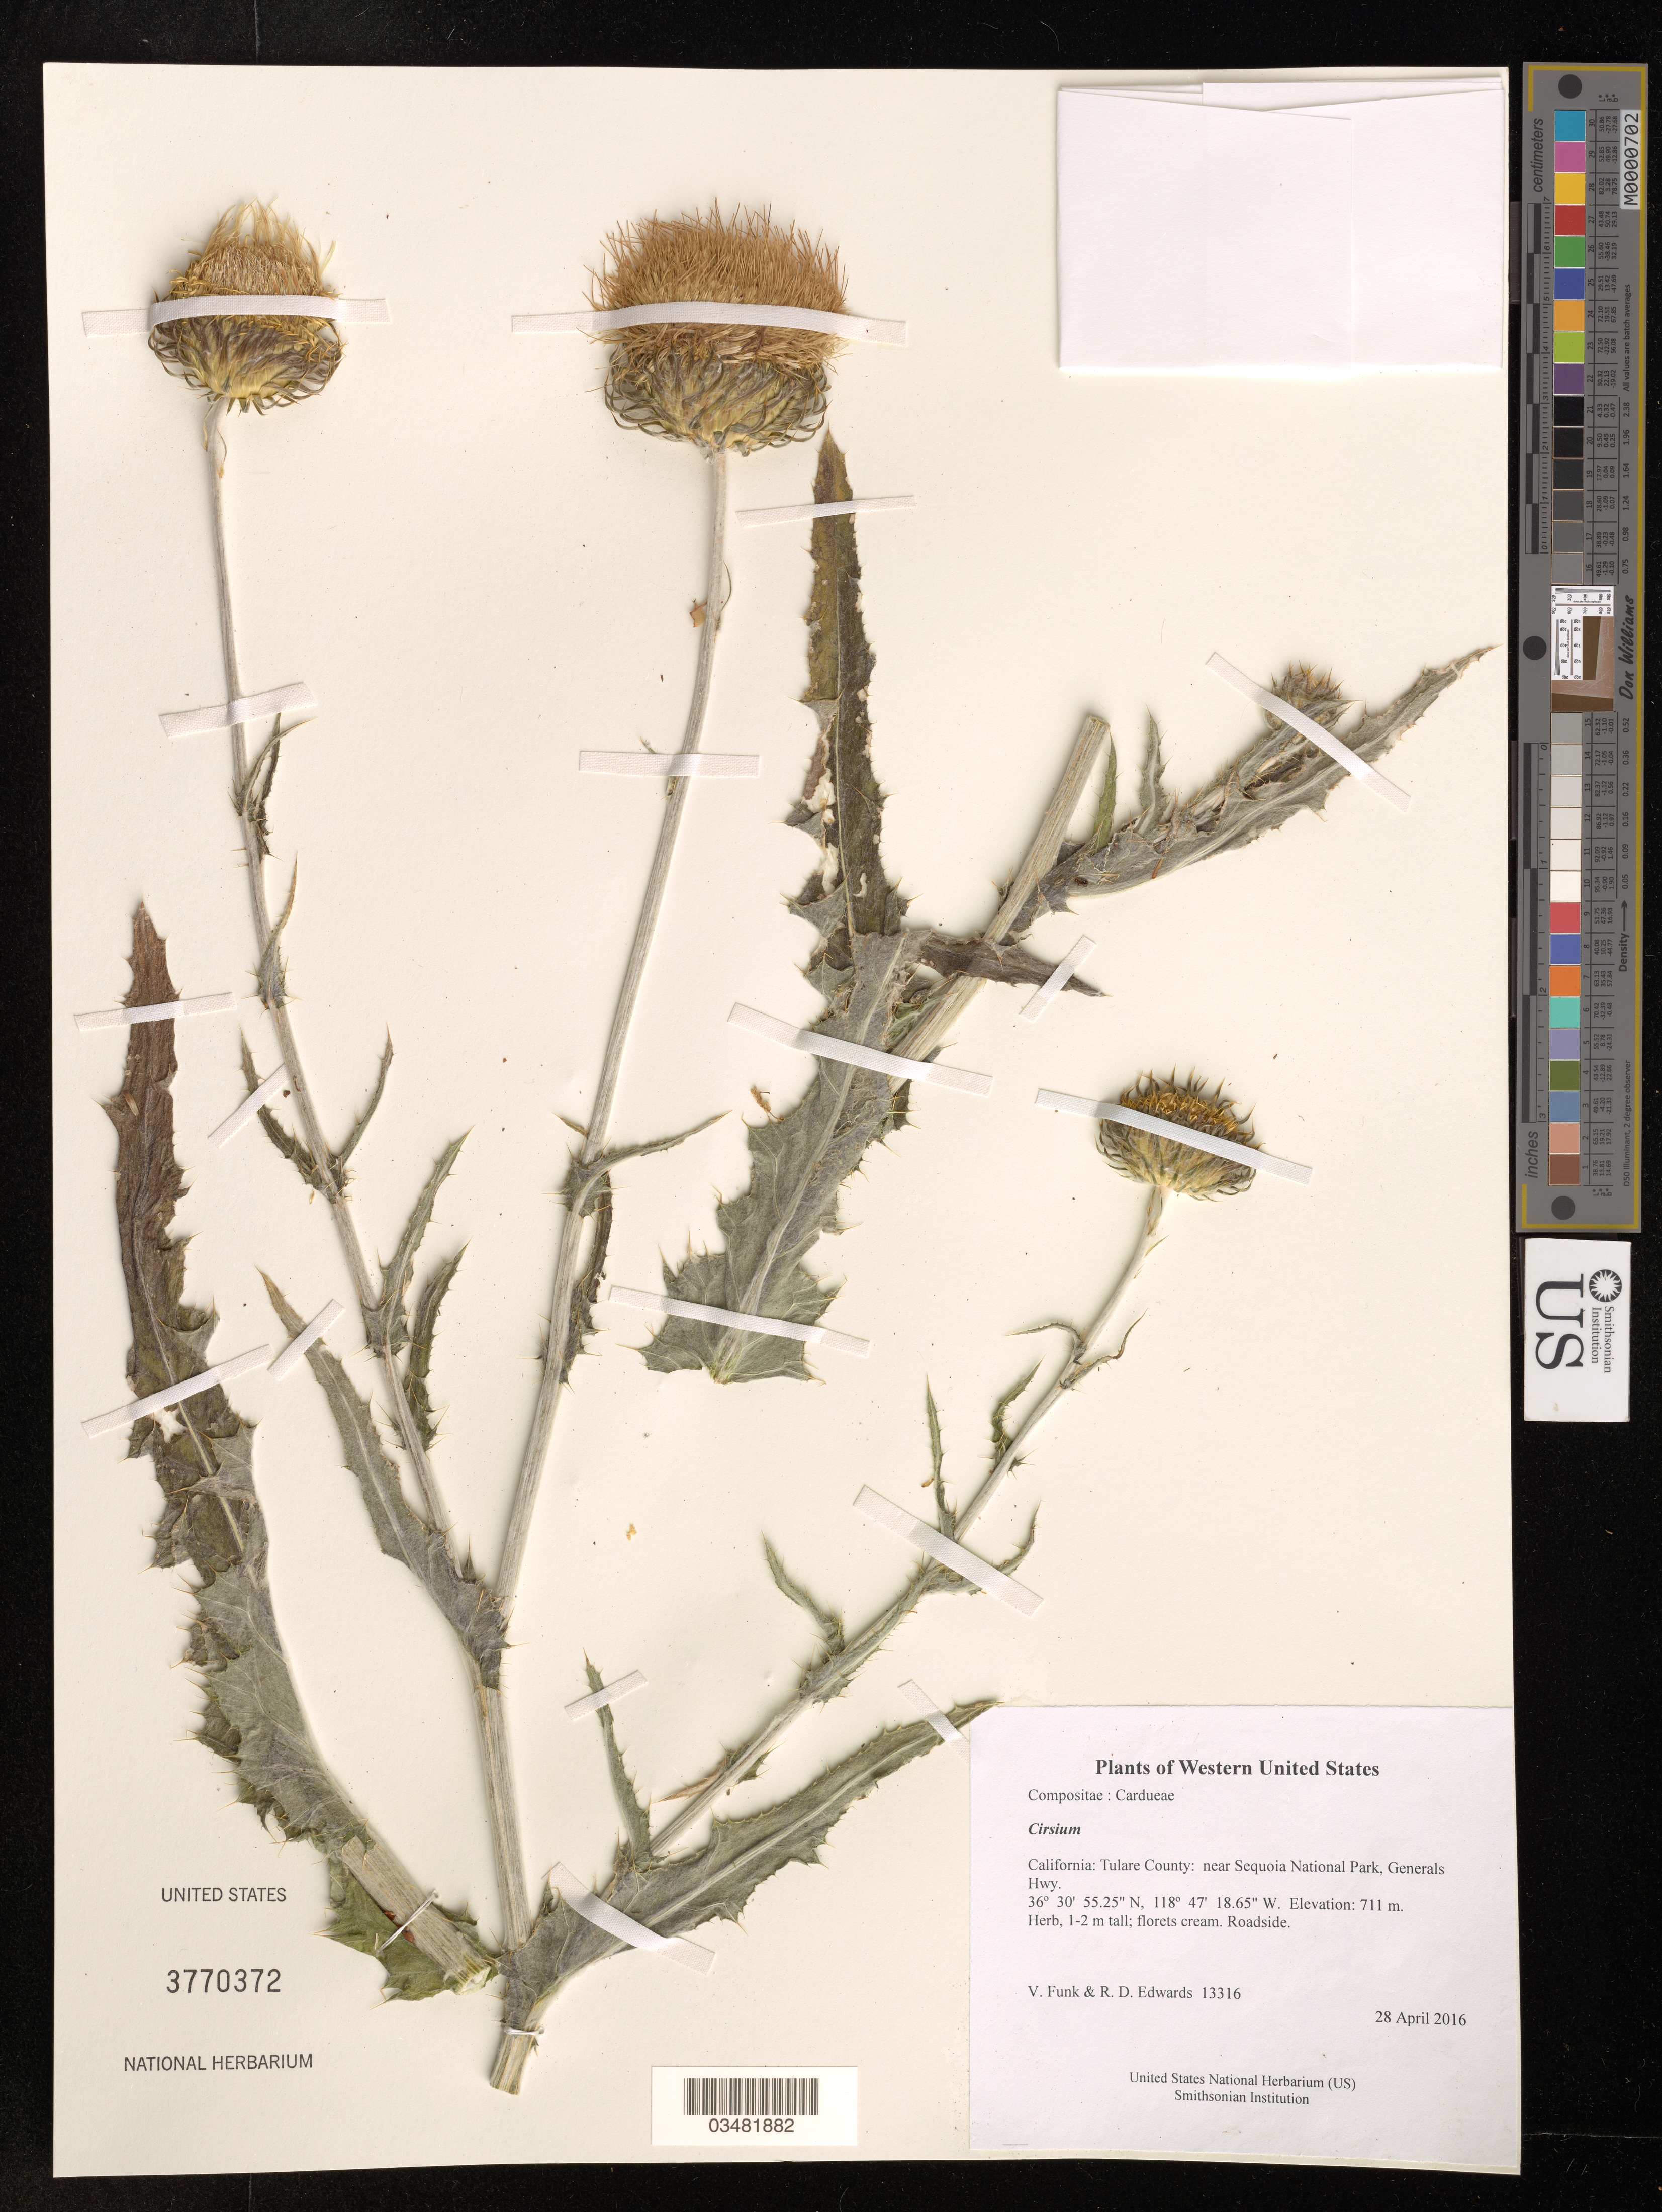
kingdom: Plantae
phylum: Tracheophyta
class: Magnoliopsida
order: Asterales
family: Asteraceae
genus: Cirsium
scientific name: Cirsium sp.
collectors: R.D. Edwards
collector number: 13316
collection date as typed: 28 April 2016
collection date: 2016-04-28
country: United States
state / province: California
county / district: Tulare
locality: near Sequoia National Park, Generals Hwy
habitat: Roadside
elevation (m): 711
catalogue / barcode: US 3770372